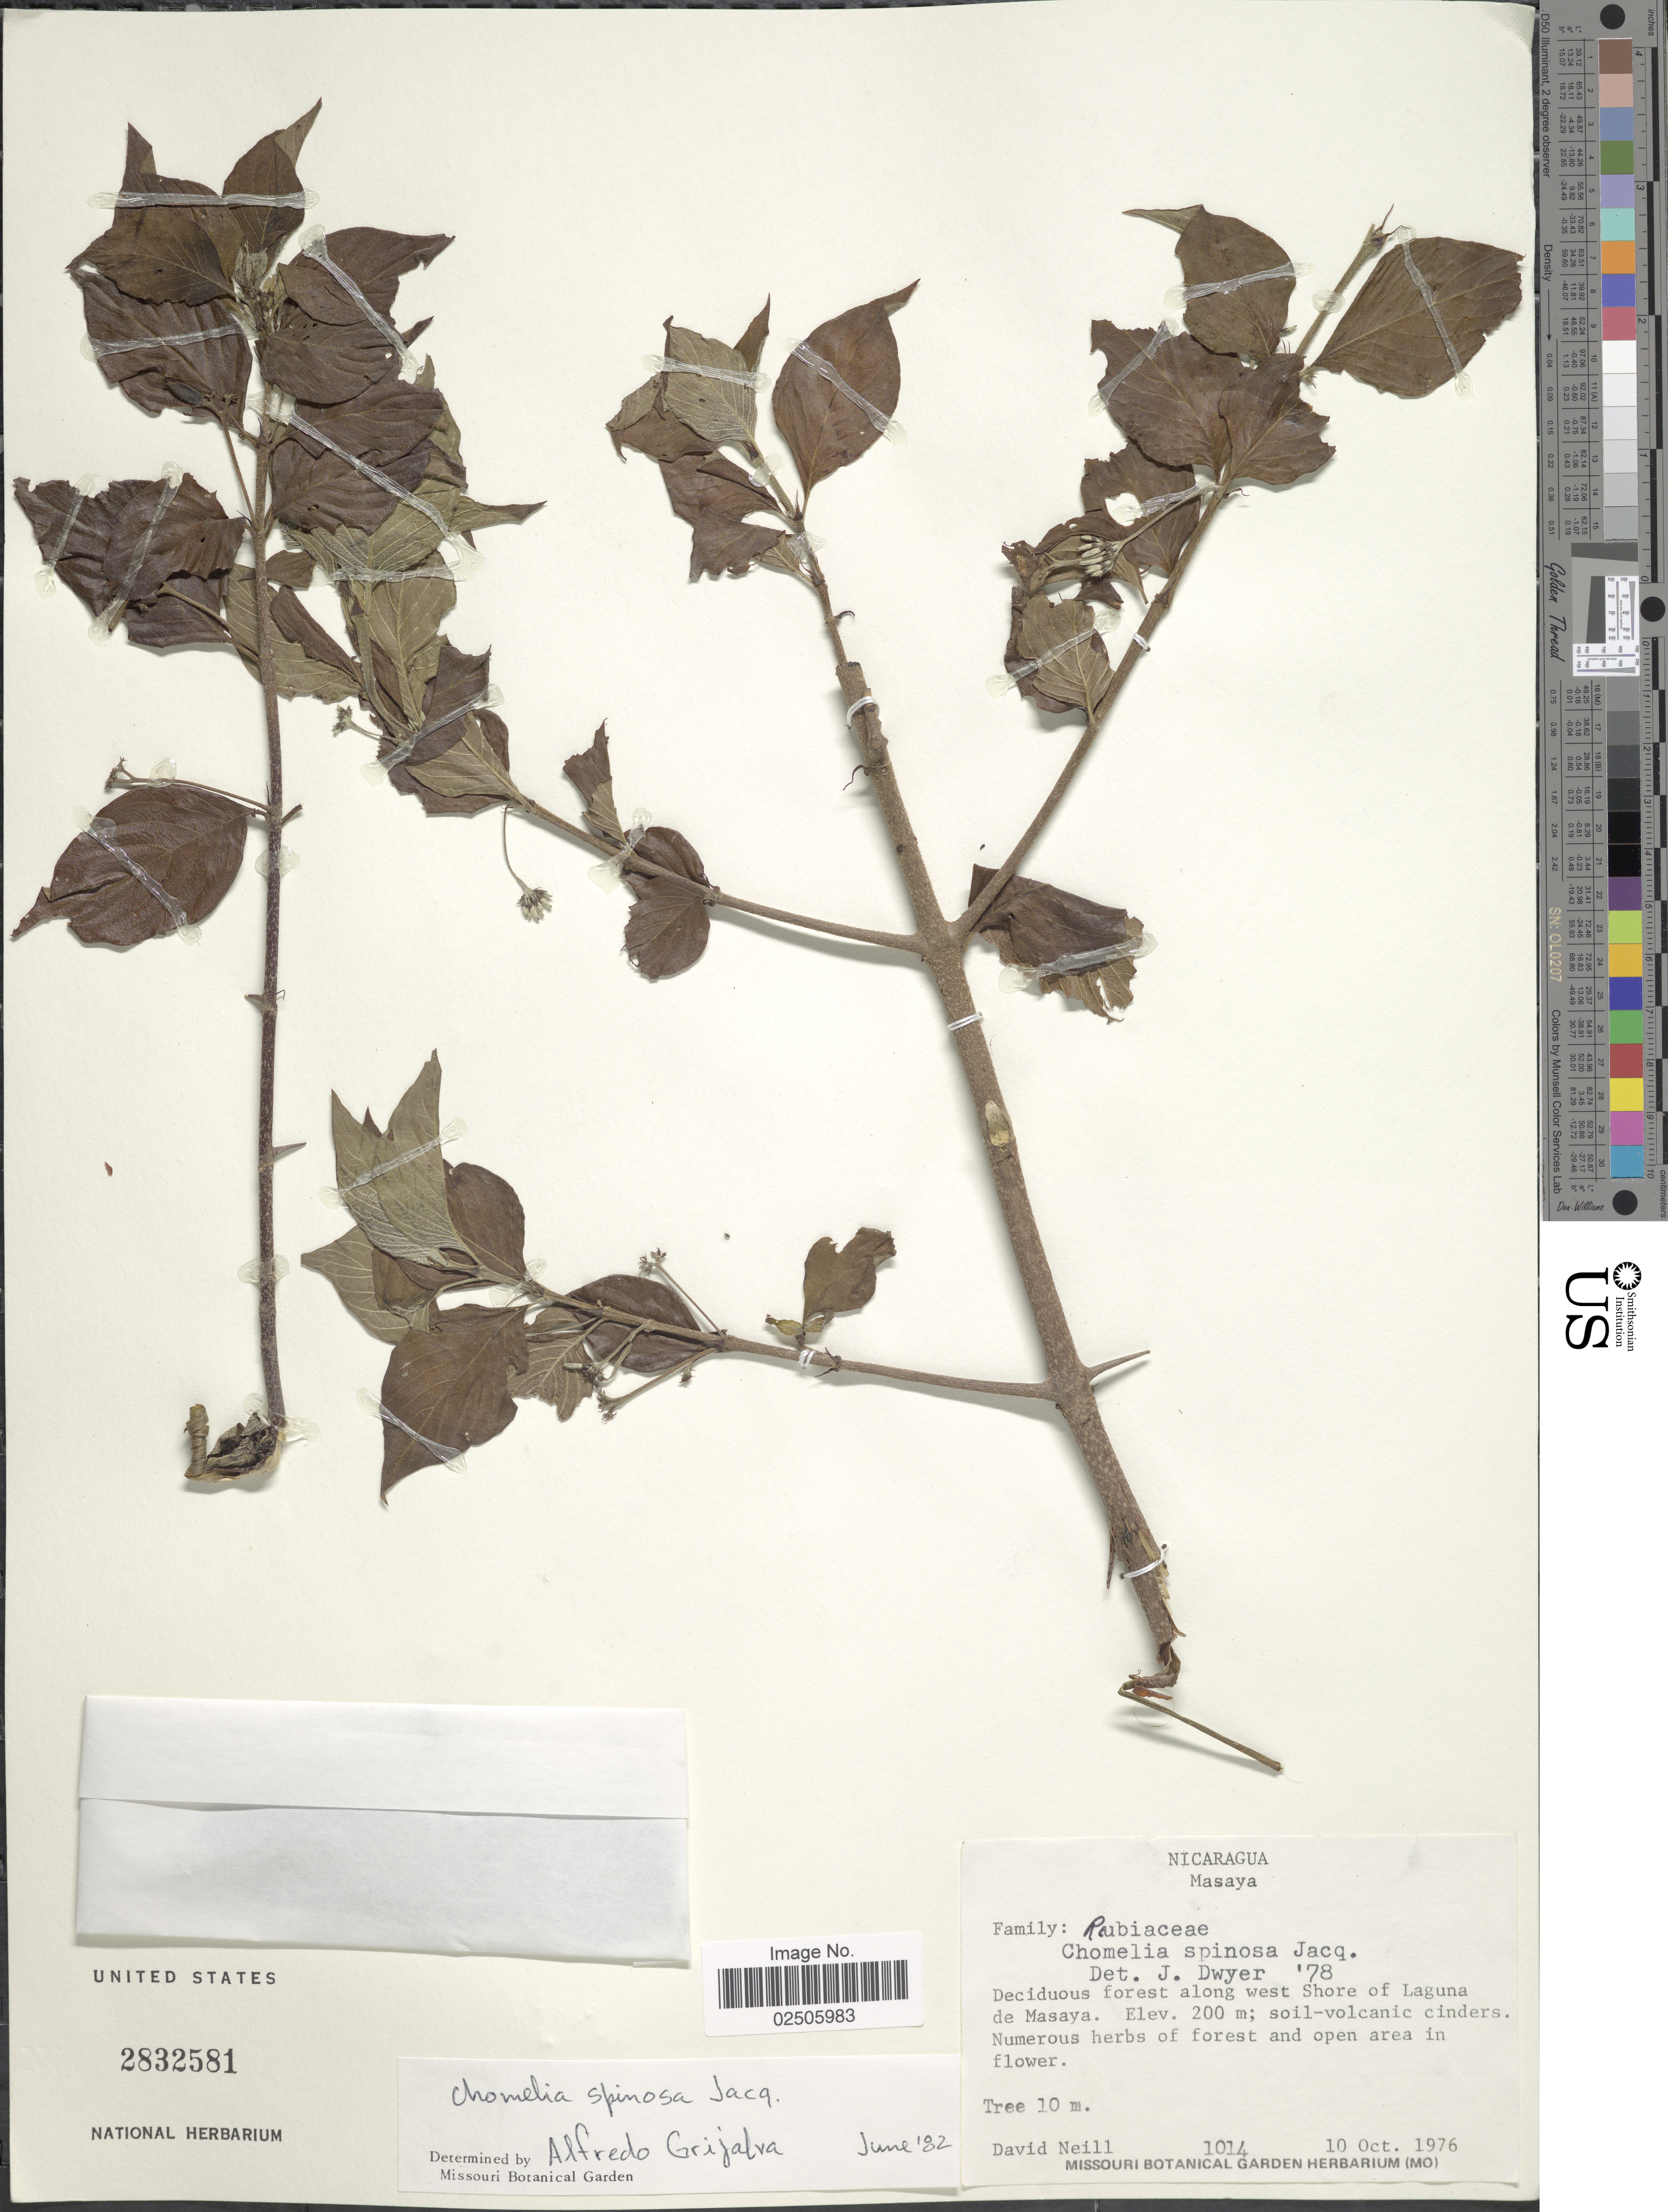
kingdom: Plantae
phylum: Tracheophyta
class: Magnoliopsida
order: Gentianales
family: Rubiaceae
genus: Chomelia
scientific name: Chomelia spinosa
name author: Jacq.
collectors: D. A. Neill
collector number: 1014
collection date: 1976-10-10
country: Nicaragua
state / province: Masaya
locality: Deciduous forest along west Shore of Laguna de Masaya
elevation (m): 200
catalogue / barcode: US 2832581